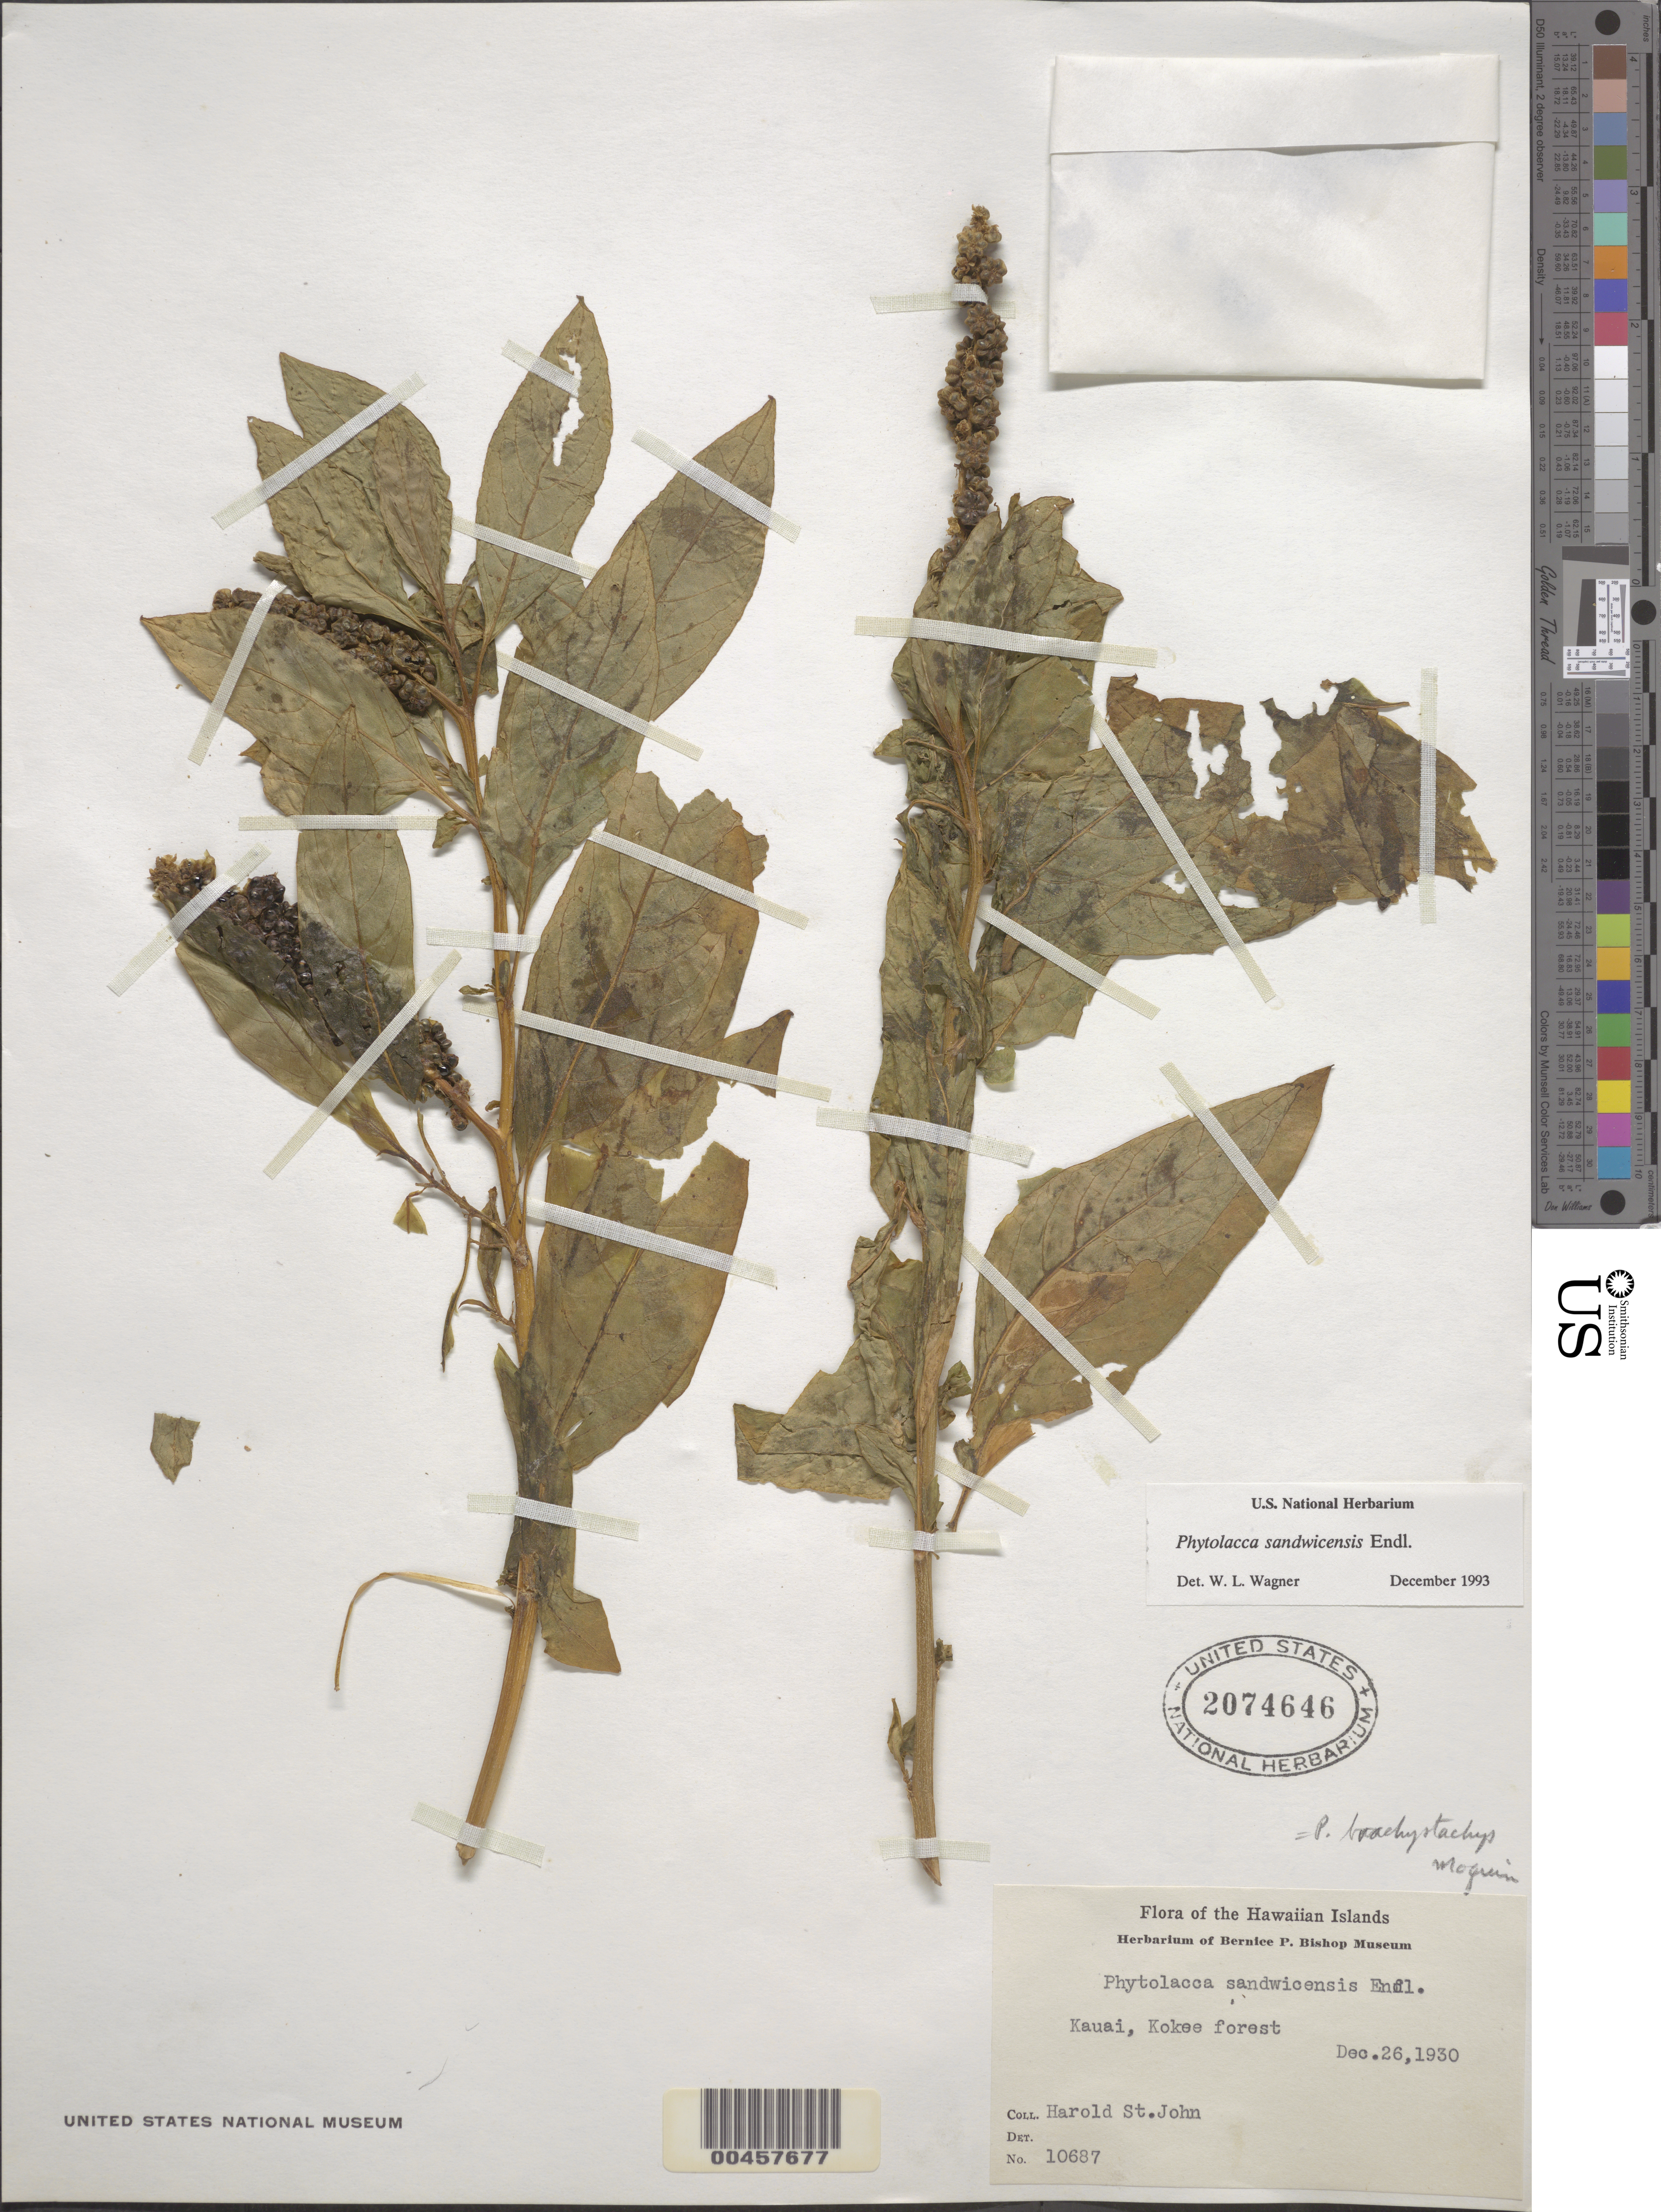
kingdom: Plantae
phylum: Tracheophyta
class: Magnoliopsida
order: Caryophyllales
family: Phytolaccaceae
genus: Phytolacca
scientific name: Phytolacca sandwicensis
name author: Endl.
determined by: Wagner, W. L., (BOT), Smithsonian Institution - National Museum of Natural History (UNITED STATES)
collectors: H. St. John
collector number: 10687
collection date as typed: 26 Dec 1930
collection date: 1930-12-26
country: United States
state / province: Hawaii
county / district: Kauai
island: Kaua'i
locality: Kauai, Kokee forest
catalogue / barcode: US 2074646